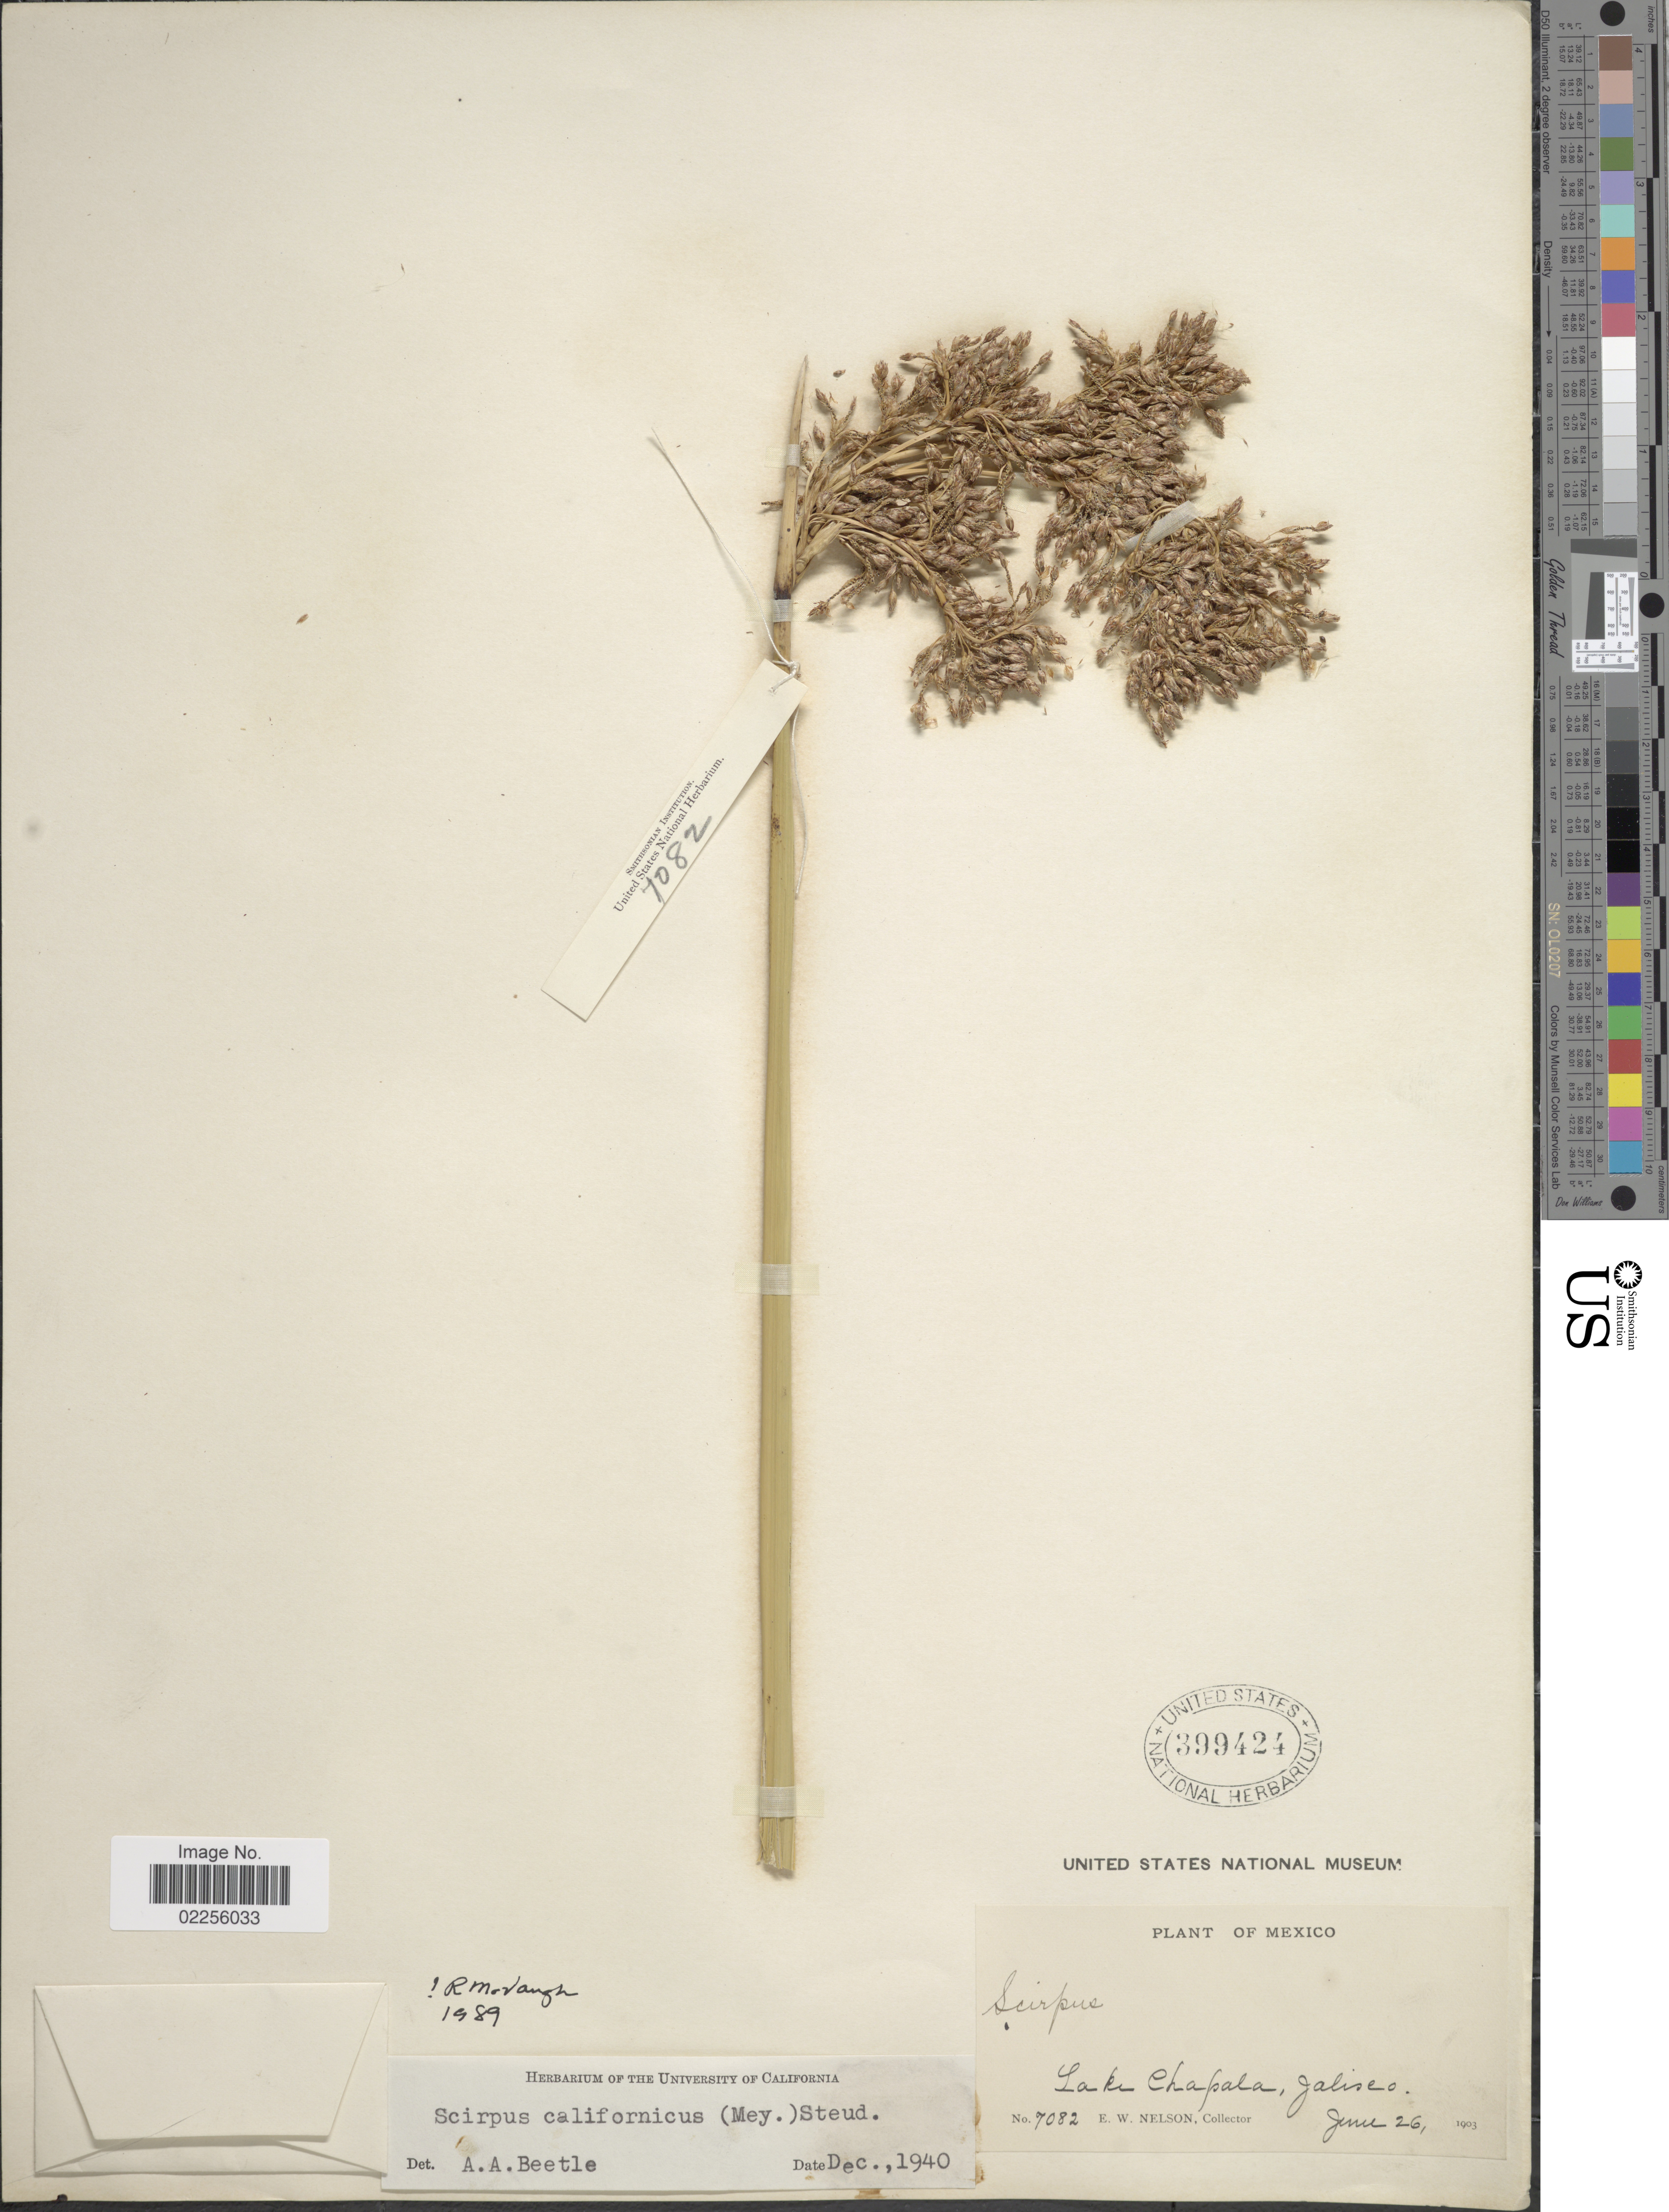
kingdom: Plantae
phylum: Tracheophyta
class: Liliopsida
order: Poales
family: Cyperaceae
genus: Schoenoplectus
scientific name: Schoenoplectus californicus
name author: (C.A. Mey.) Soják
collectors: E. W. Nelson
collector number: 7082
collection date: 1903-06-26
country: Mexico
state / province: Jalisco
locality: Lake Chapala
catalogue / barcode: US 399424